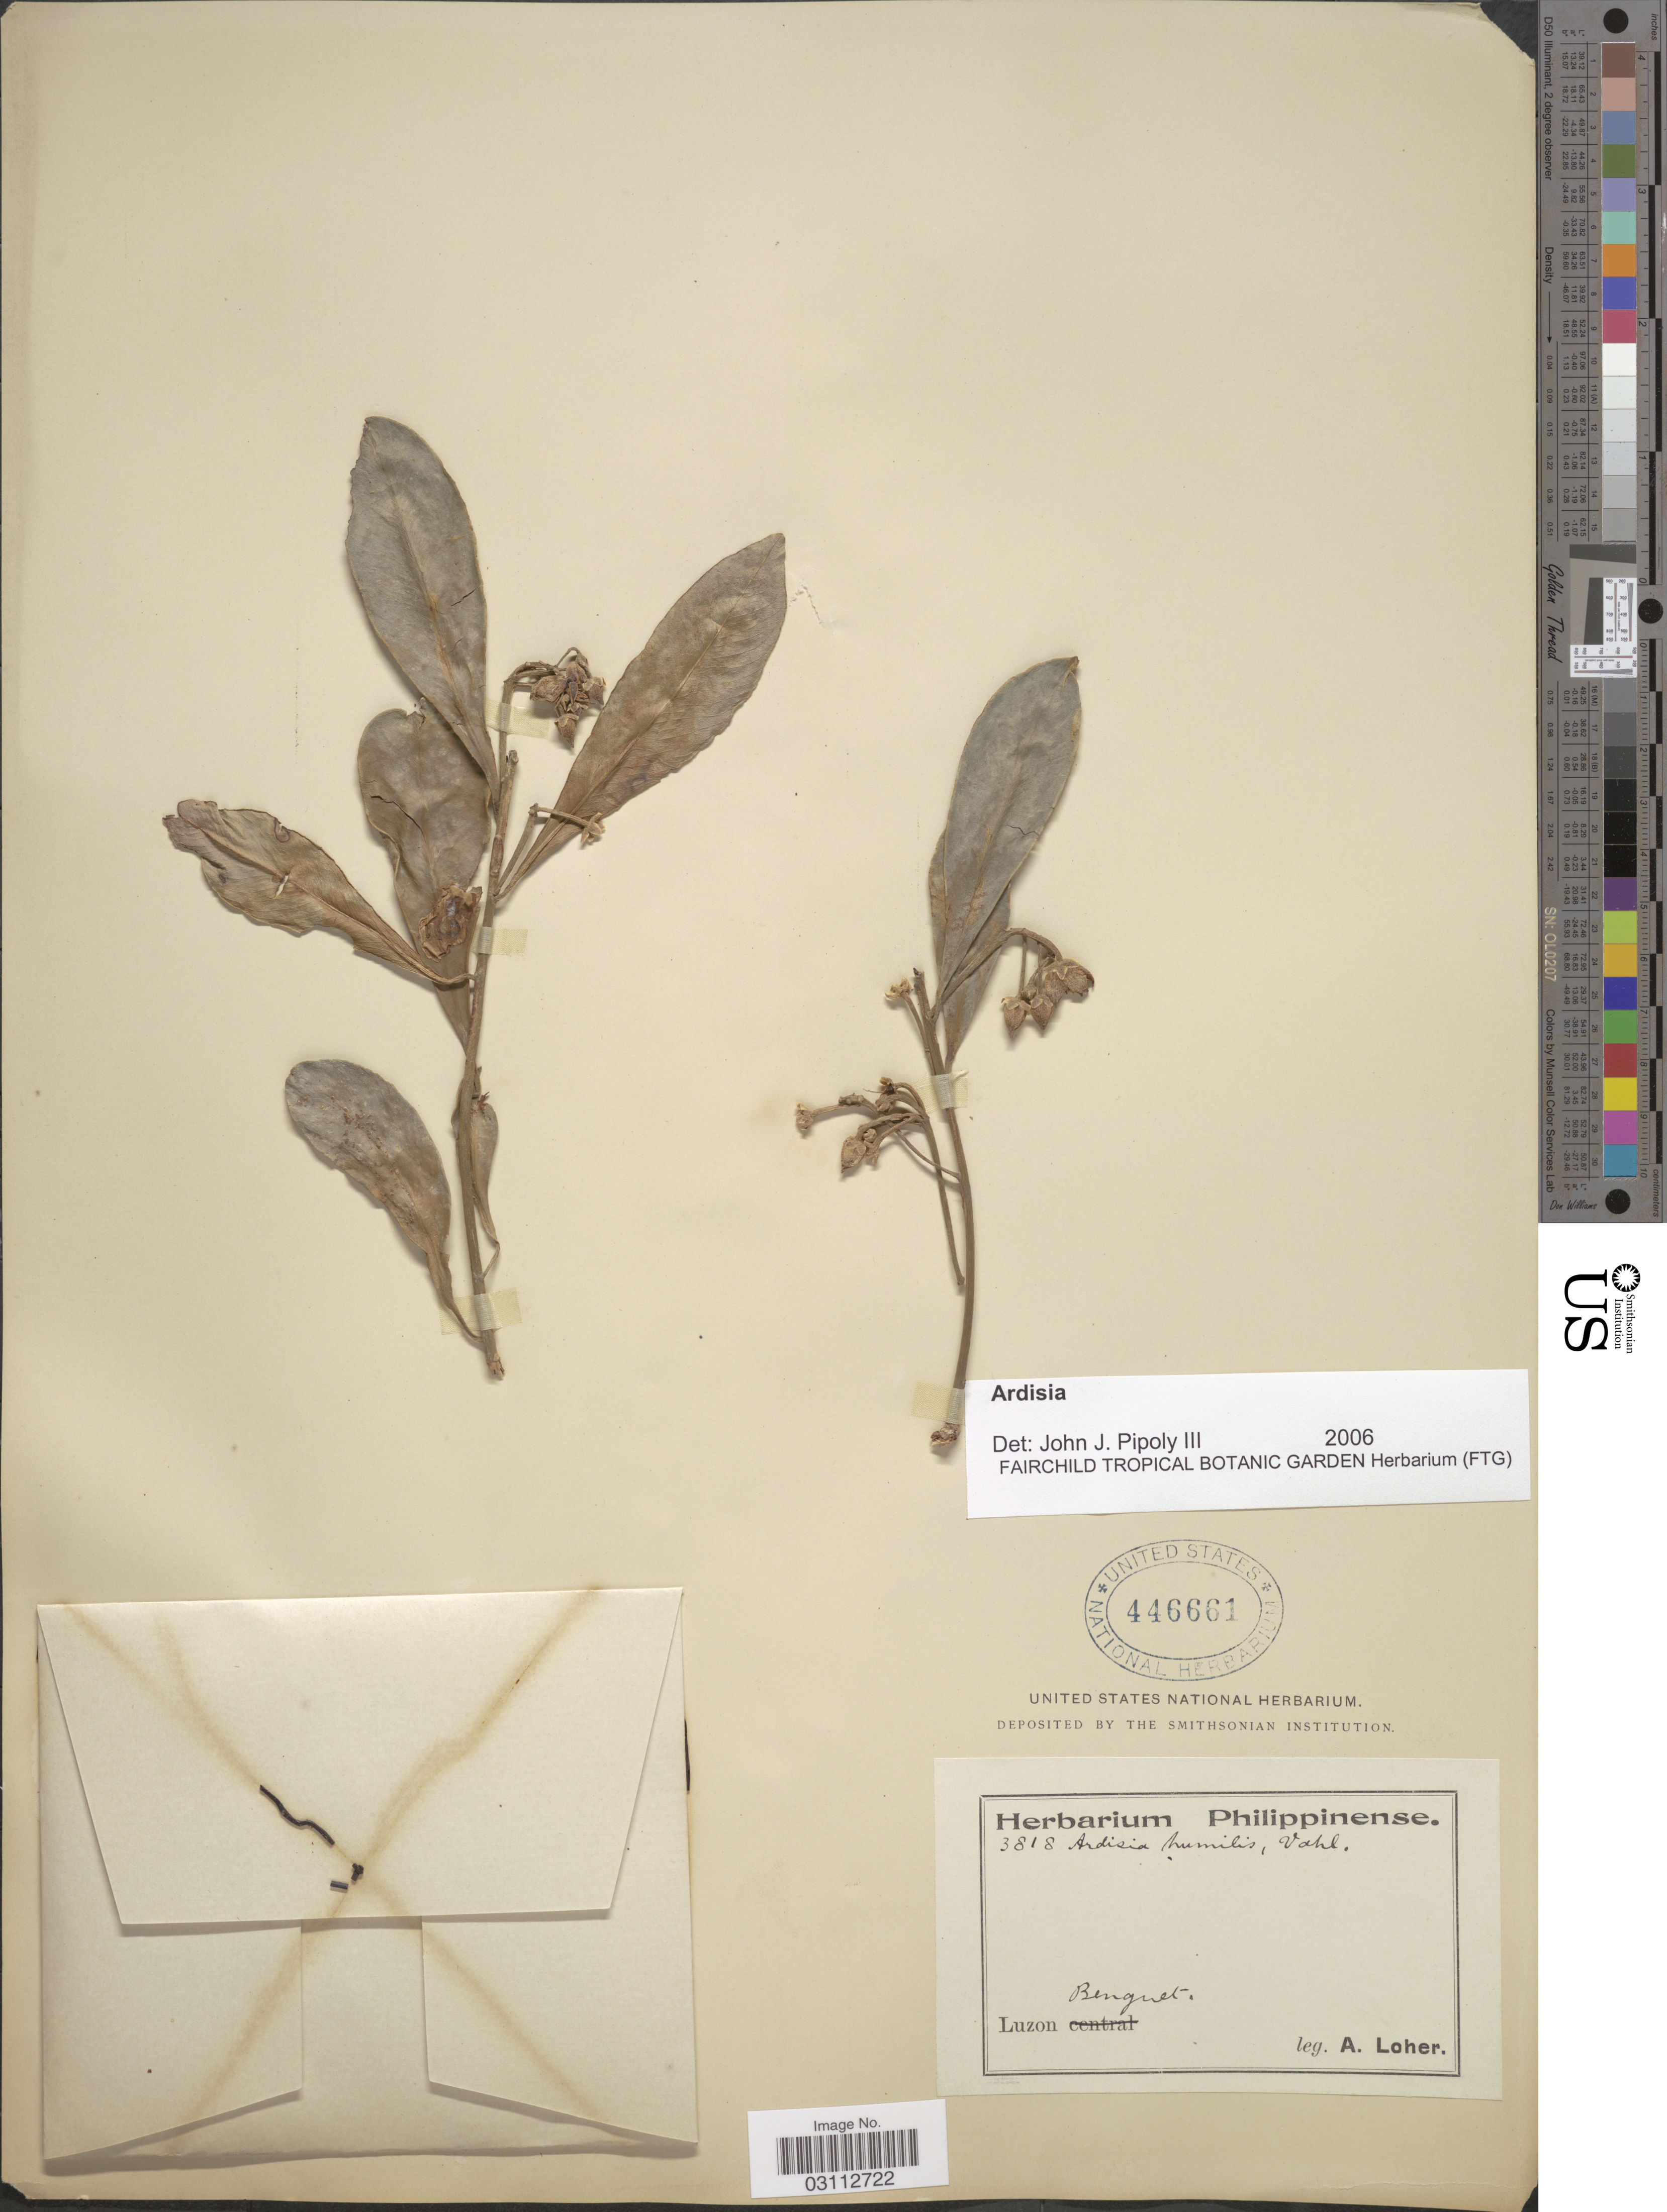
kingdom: Plantae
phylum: Tracheophyta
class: Magnoliopsida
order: Ericales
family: Primulaceae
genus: Ardisia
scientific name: Ardisia humilis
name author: Vahl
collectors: A. Loher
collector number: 3818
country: Philippines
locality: Luzon Benguet.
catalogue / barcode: US 446661